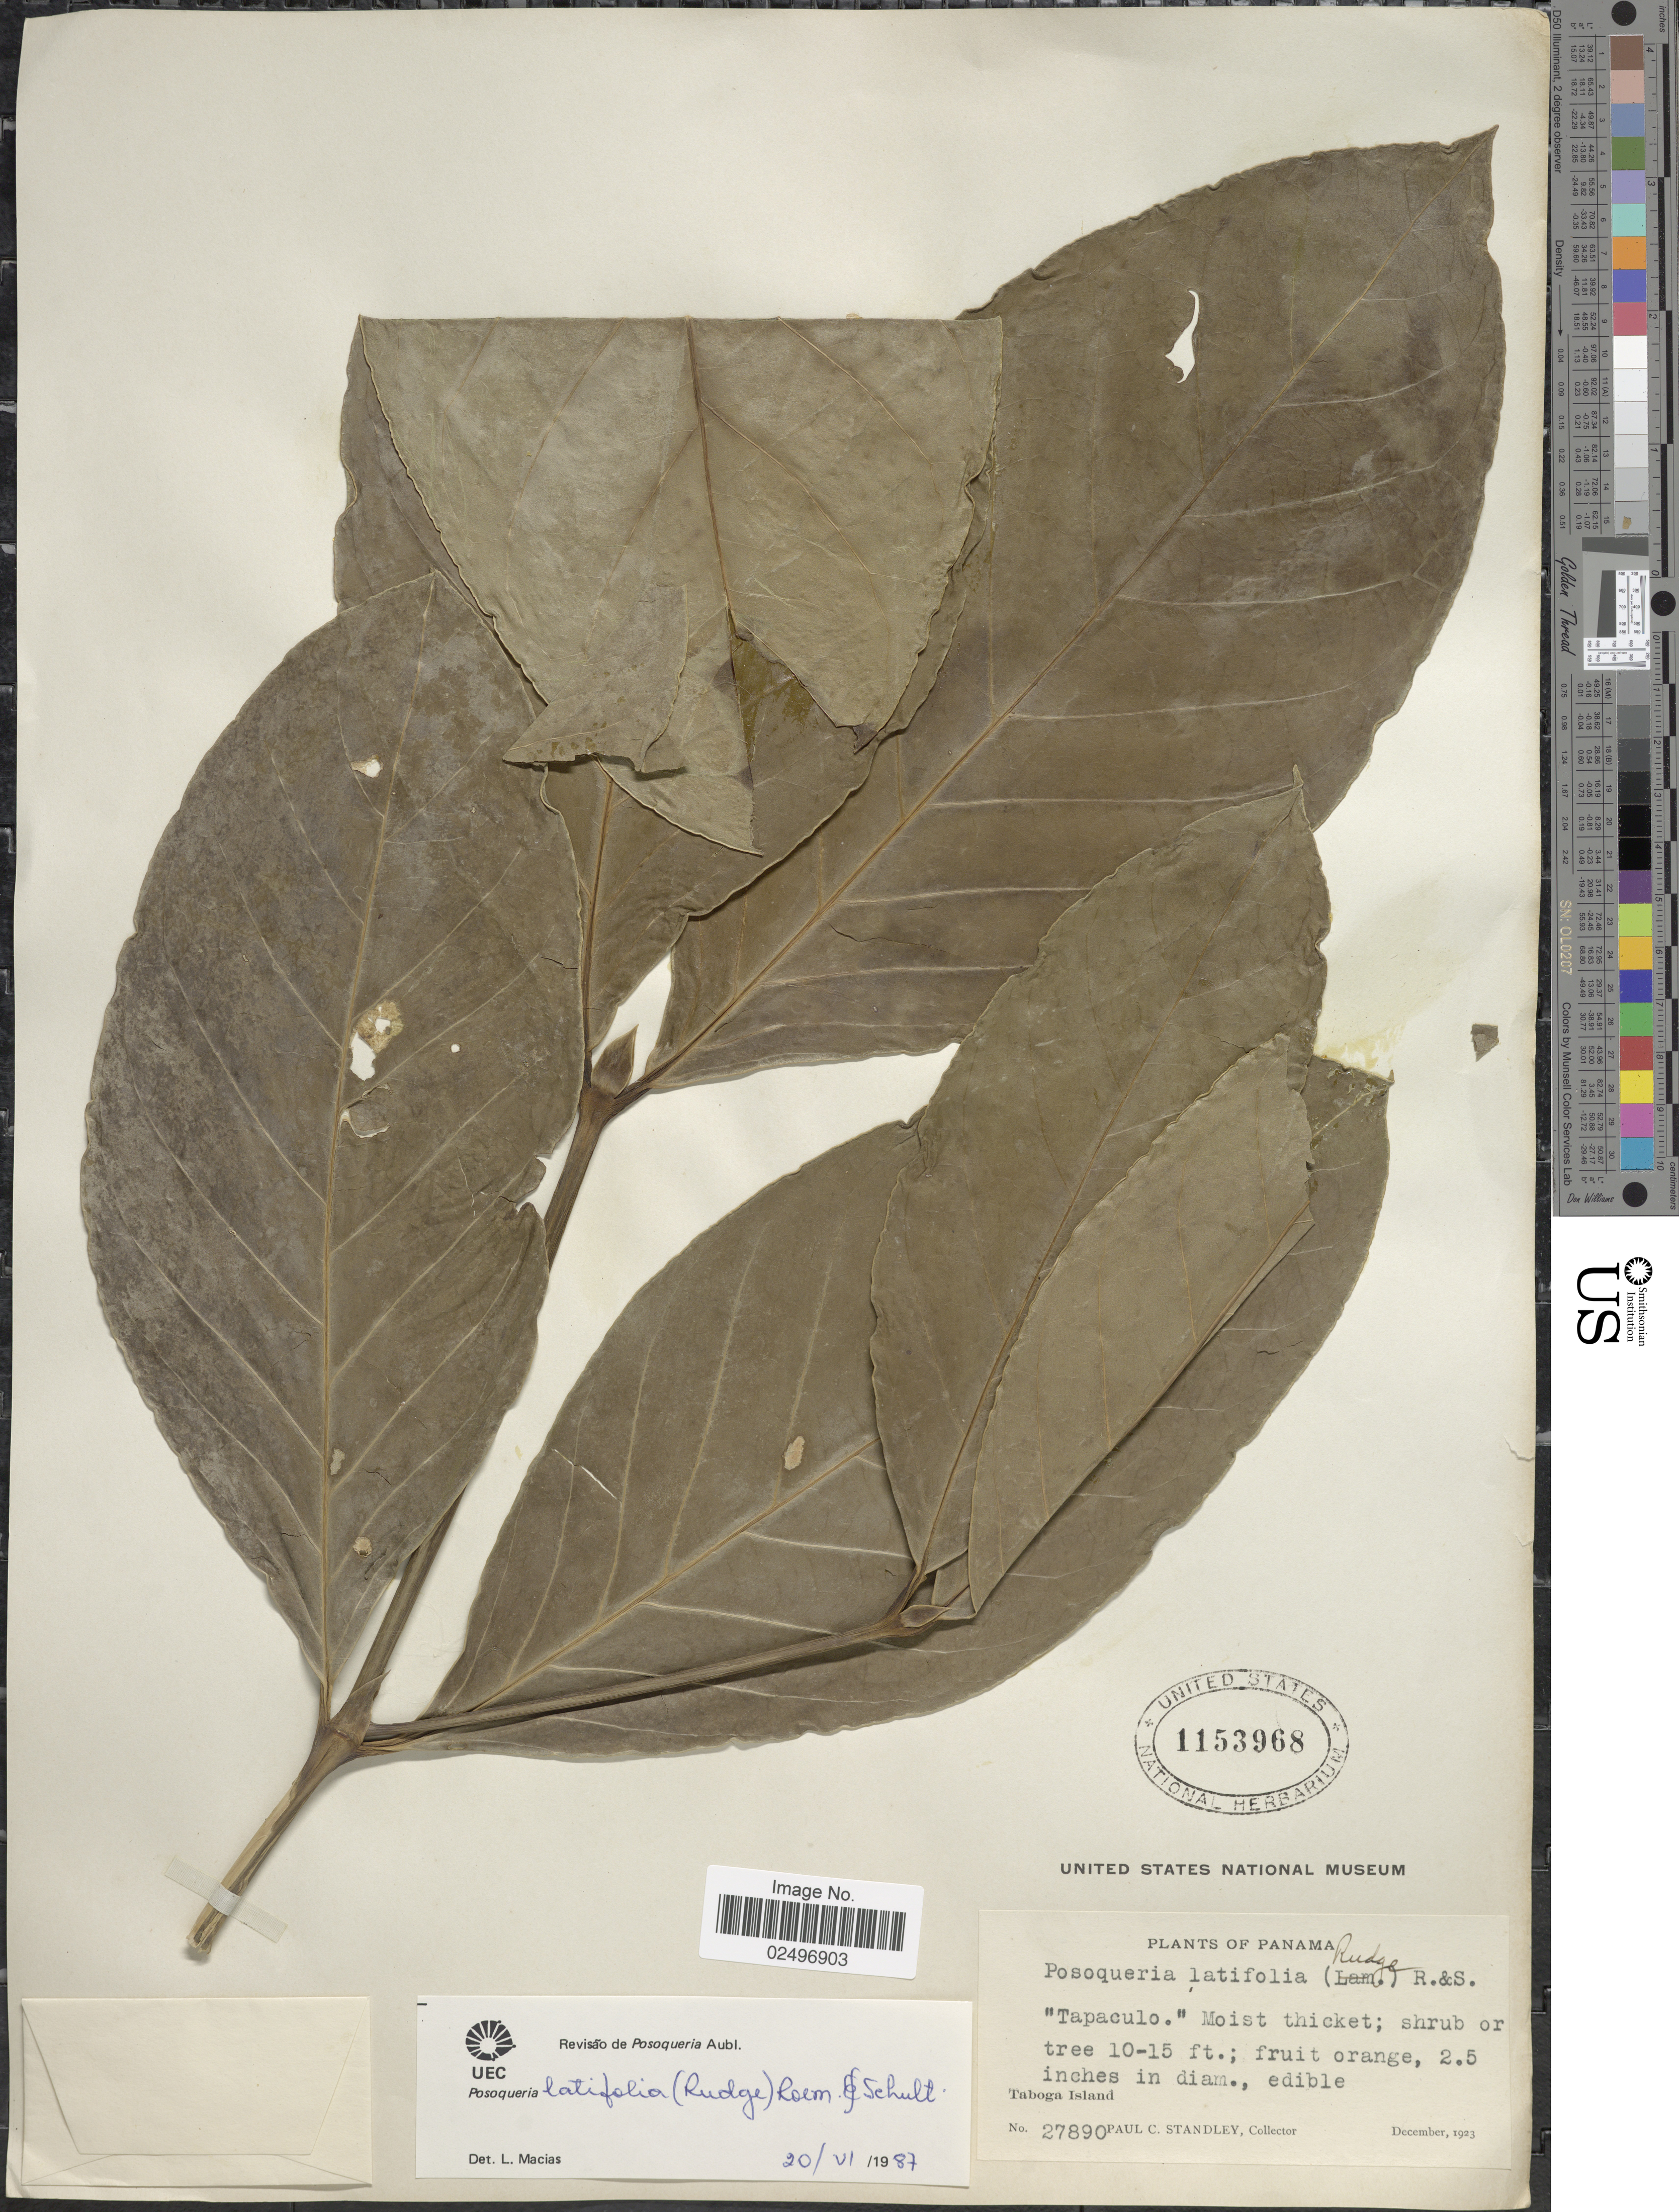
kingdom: Plantae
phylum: Tracheophyta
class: Magnoliopsida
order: Gentianales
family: Rubiaceae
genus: Posoqueria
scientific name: Posoqueria latifolia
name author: (Rudge) Roem. & Schult.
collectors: P. C. Standley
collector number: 27890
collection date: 1923-12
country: Panama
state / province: Panamá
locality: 'Tapaculo' Moist thicket, Taboga Island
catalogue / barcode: US 1153968